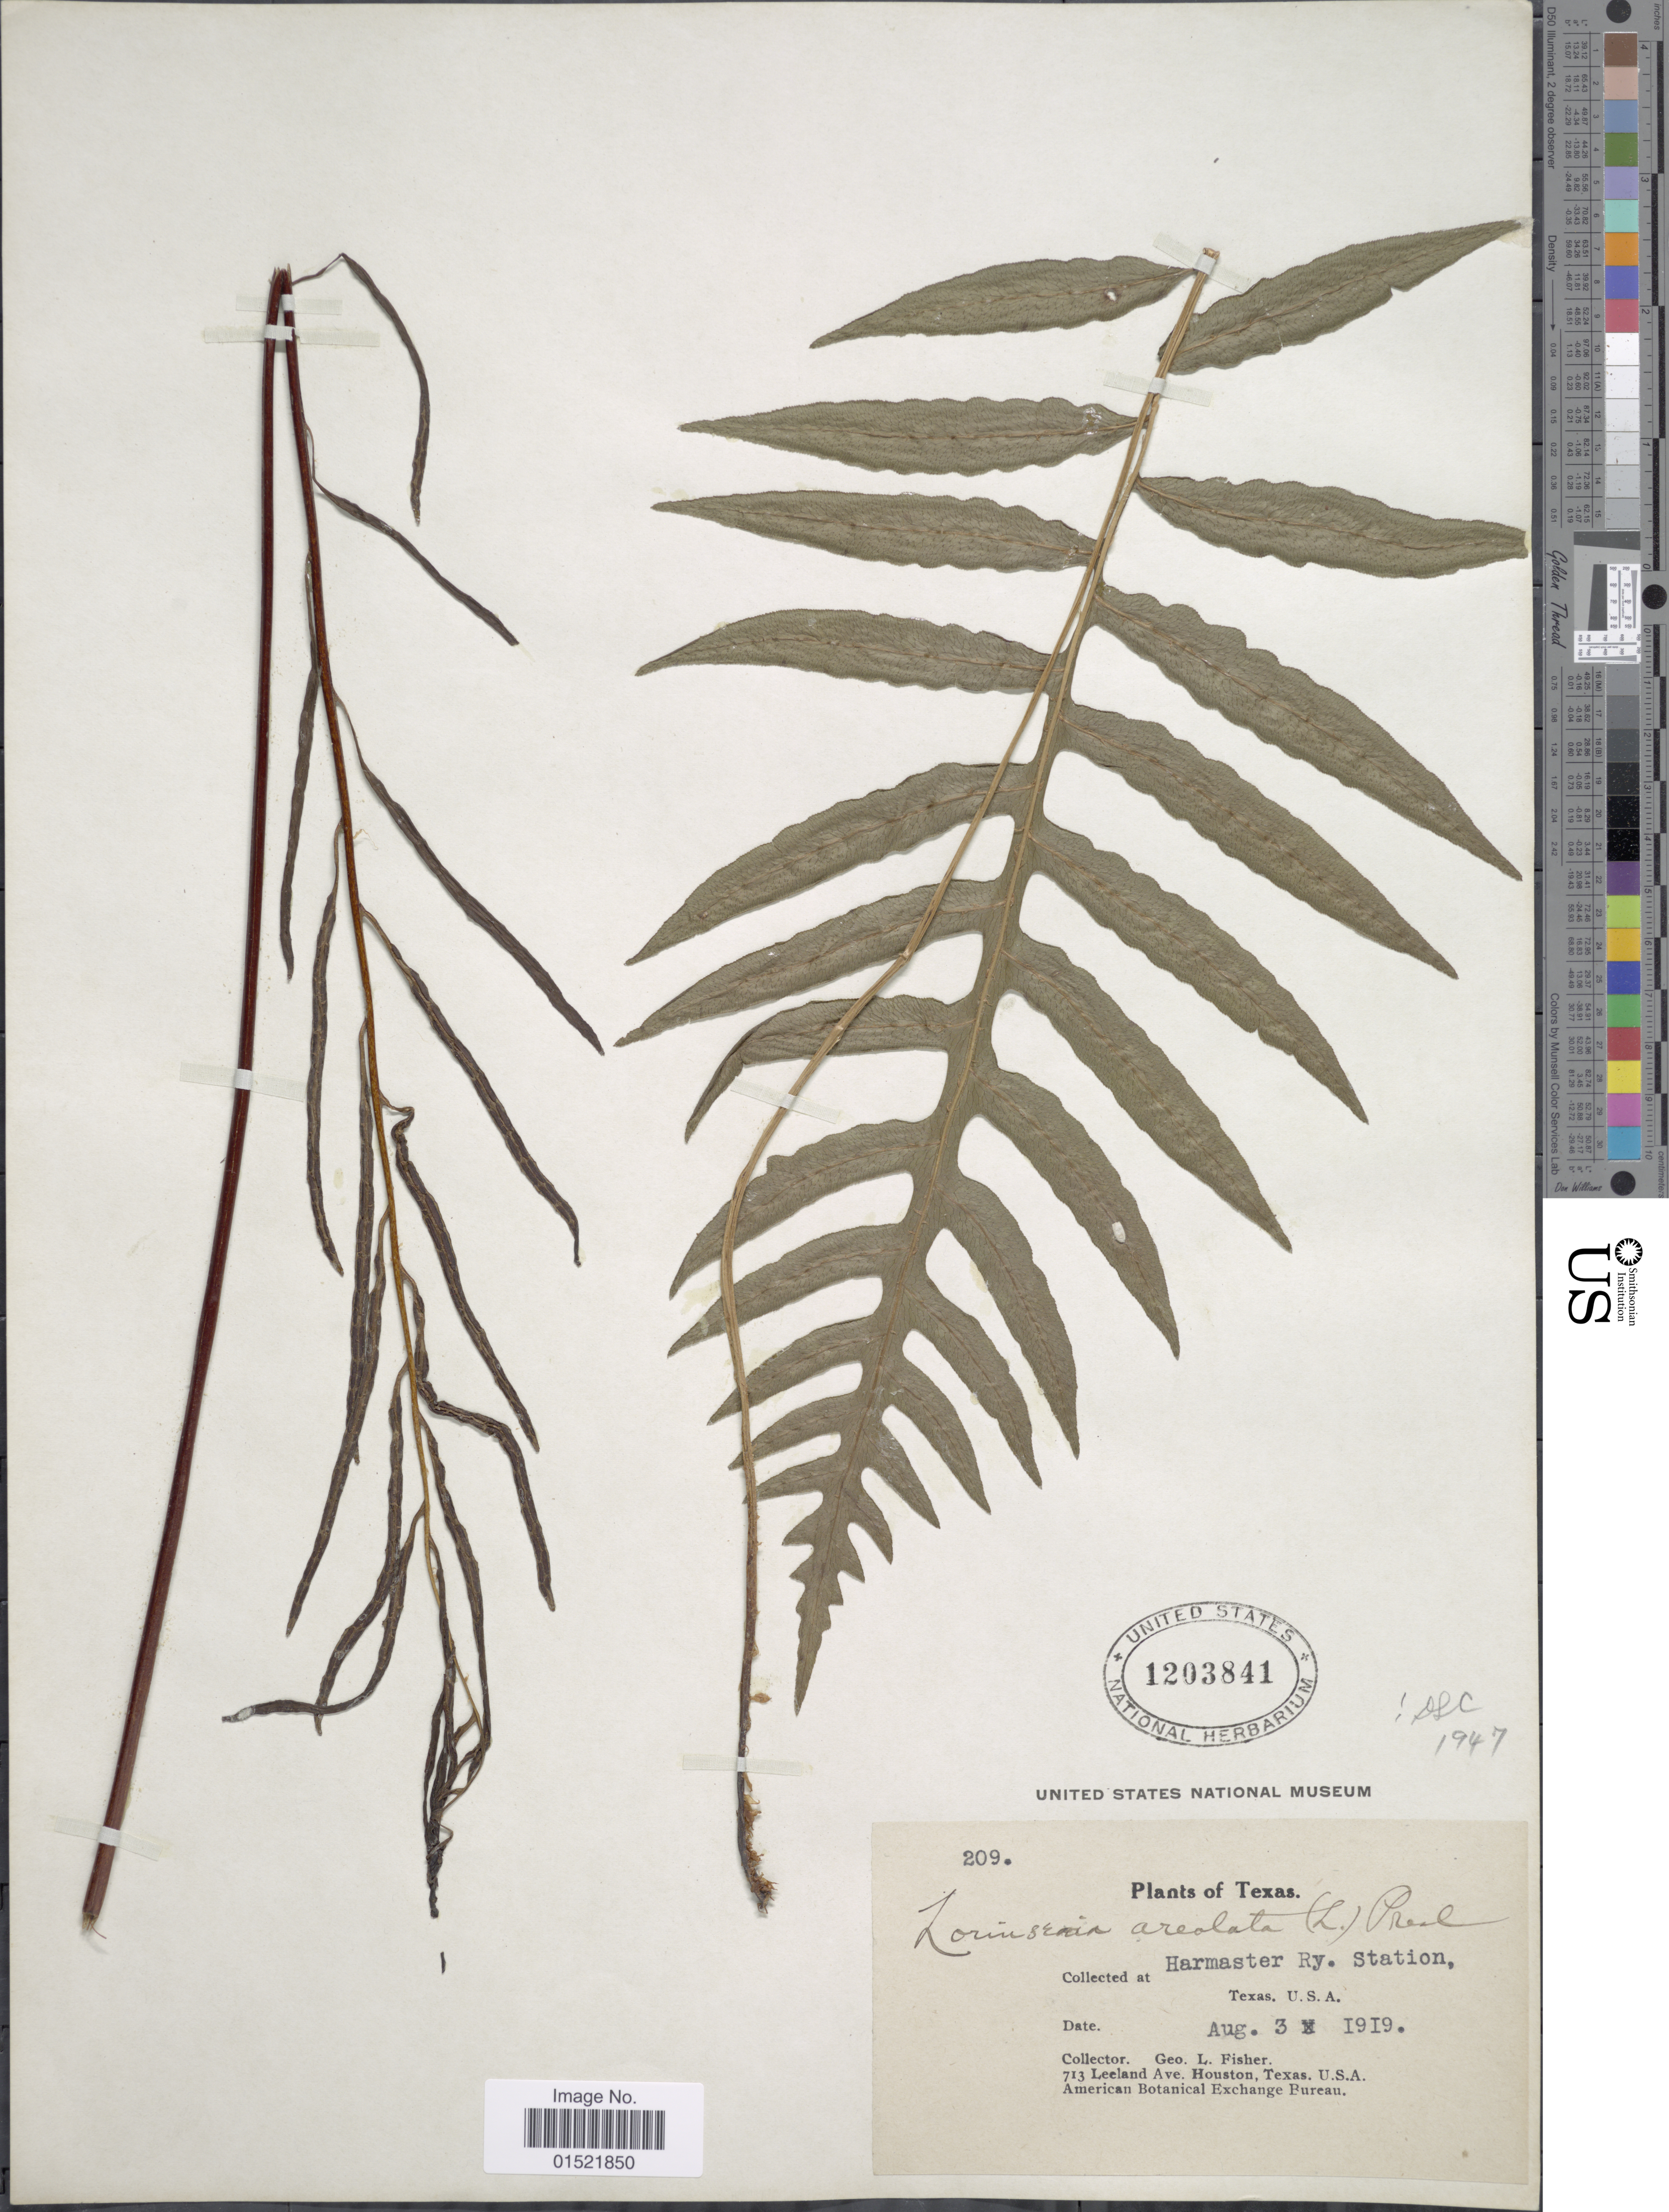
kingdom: Plantae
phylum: Tracheophyta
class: Polypodiopsida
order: Polypodiales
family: Blechnaceae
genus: Woodwardia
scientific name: Woodwardia areolata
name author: (L.) T. Moore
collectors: G. L. Fisher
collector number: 209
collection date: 1919-08-03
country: United States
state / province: Texas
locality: Harmaster Ry. Station, Texas, U.S.A.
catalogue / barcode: US 1203841